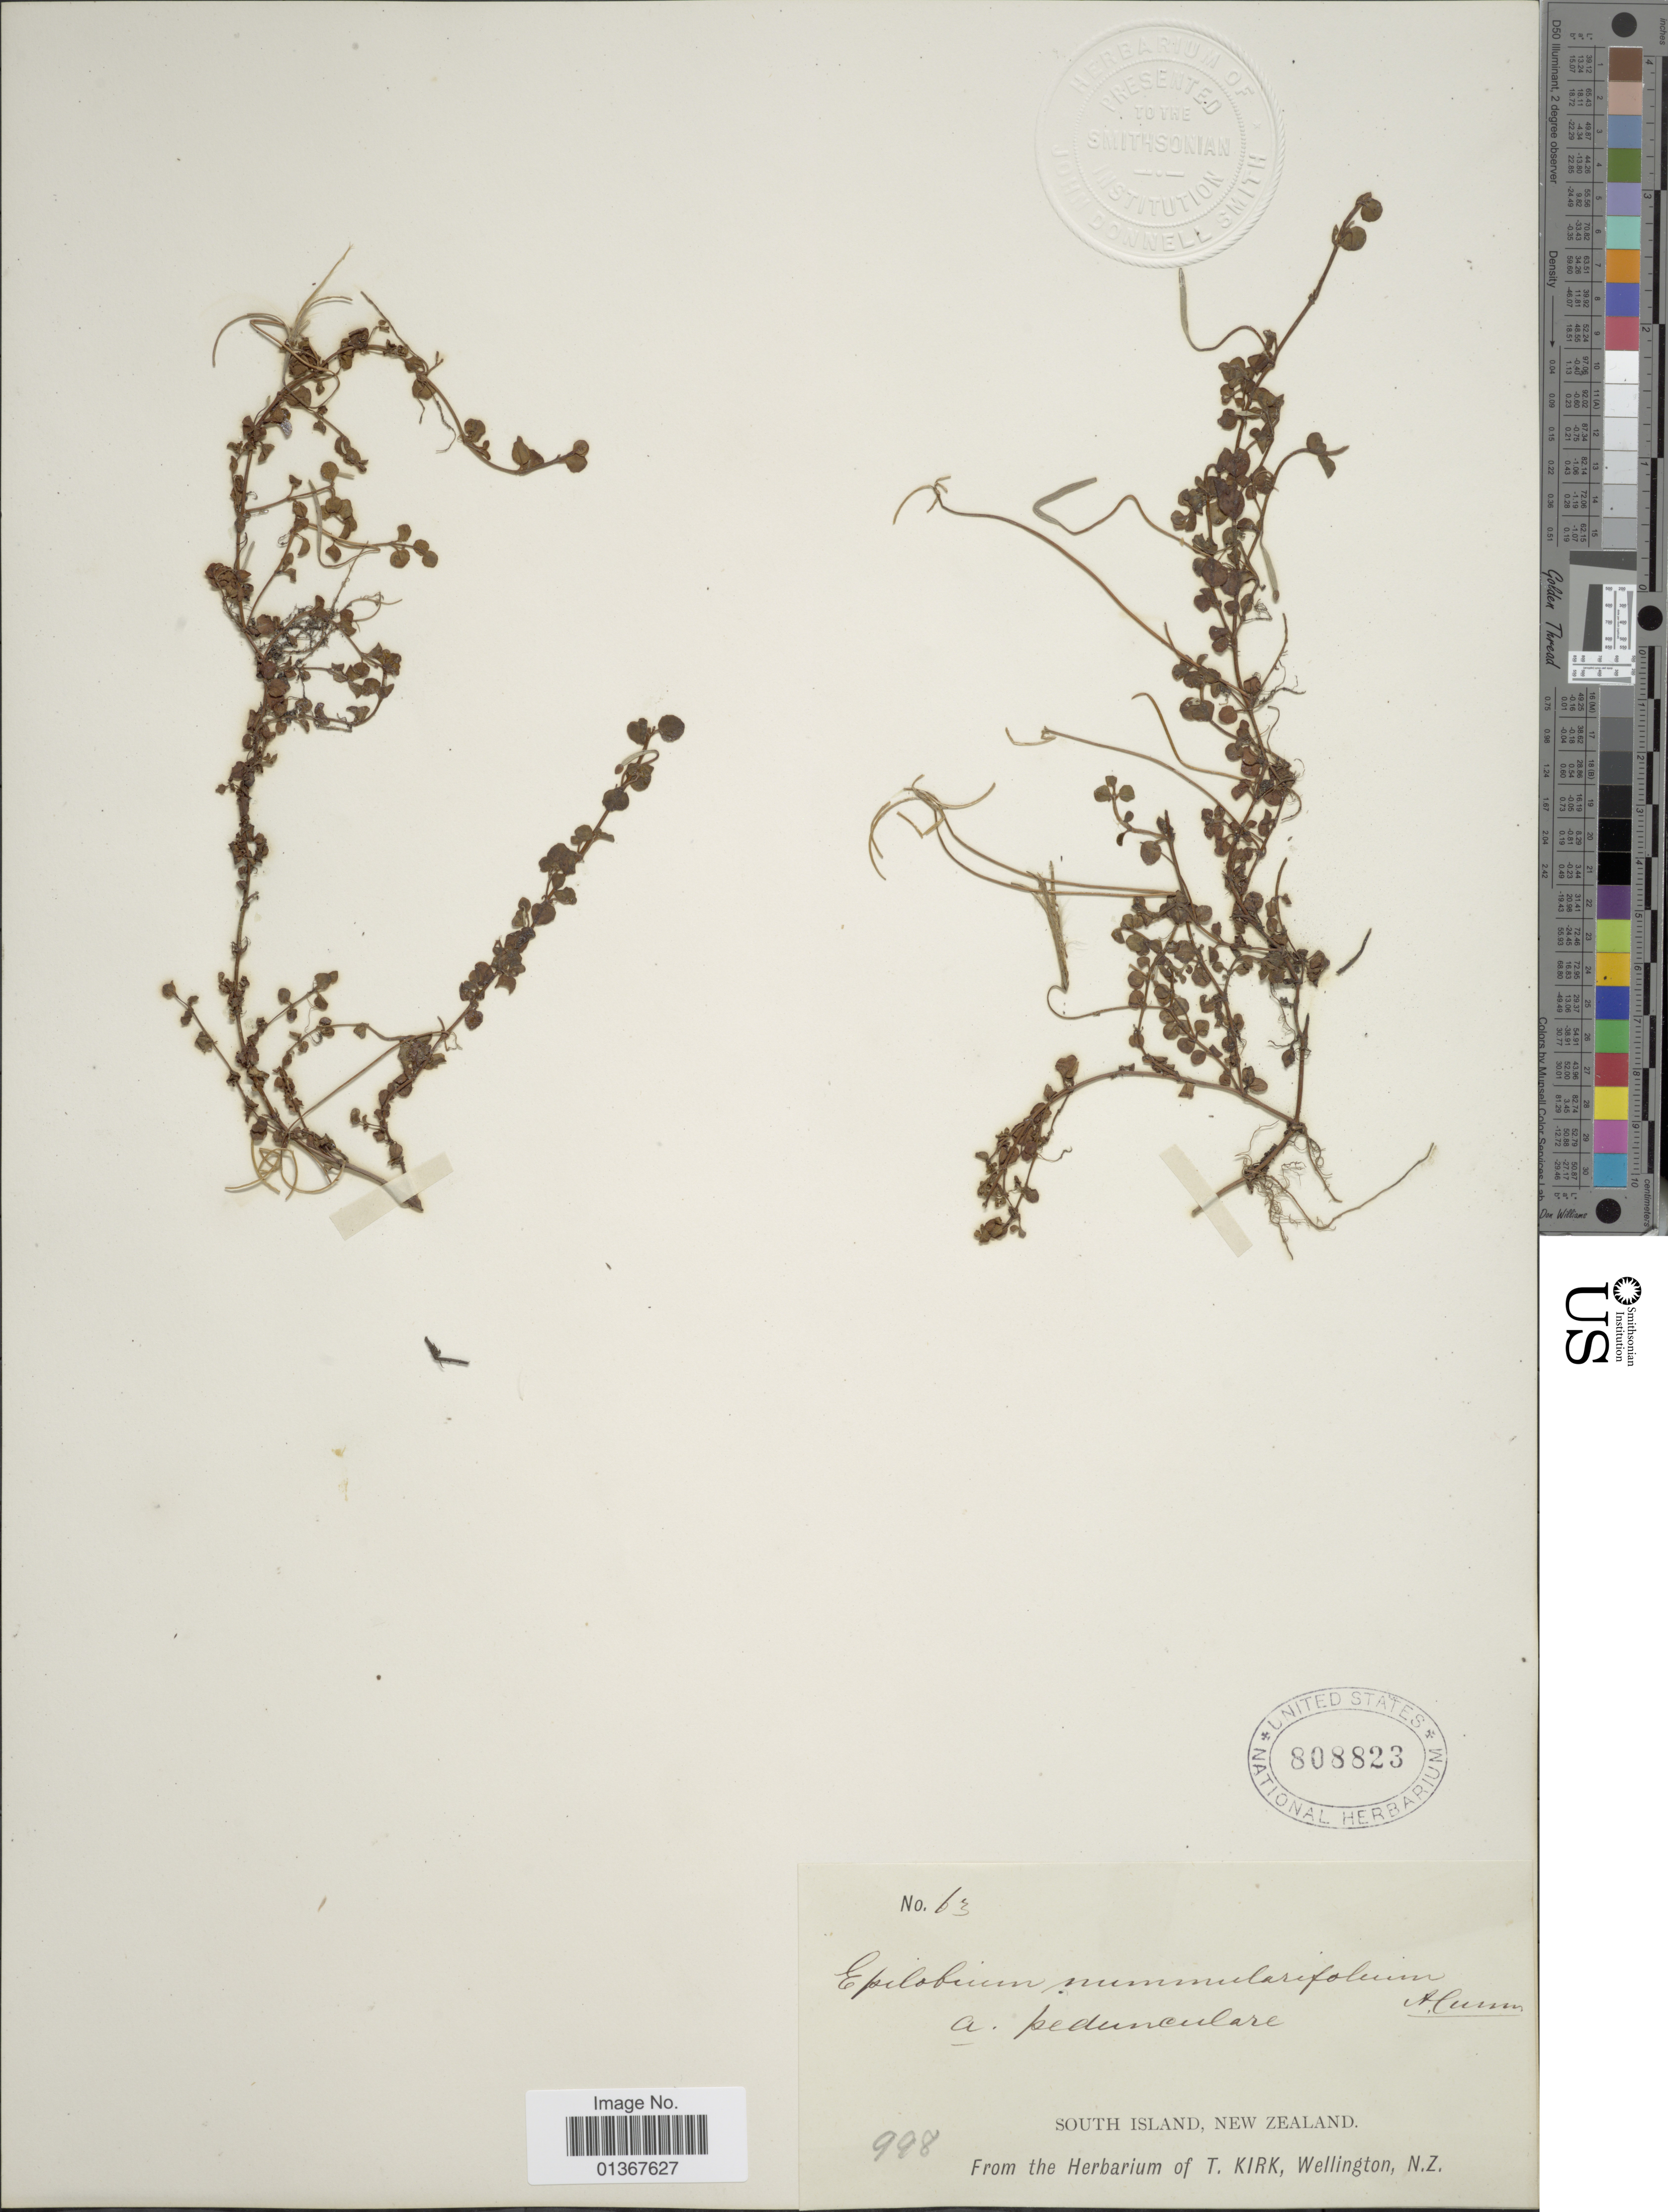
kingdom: Plantae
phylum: Tracheophyta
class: Magnoliopsida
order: Myrtales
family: Onagraceae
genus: Epilobium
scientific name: Epilobium nummularifolium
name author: R. Cunn. ex A. Cunn.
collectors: ex herb. T. Kirk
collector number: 63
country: New Zealand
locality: South Island.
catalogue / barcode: US 808823